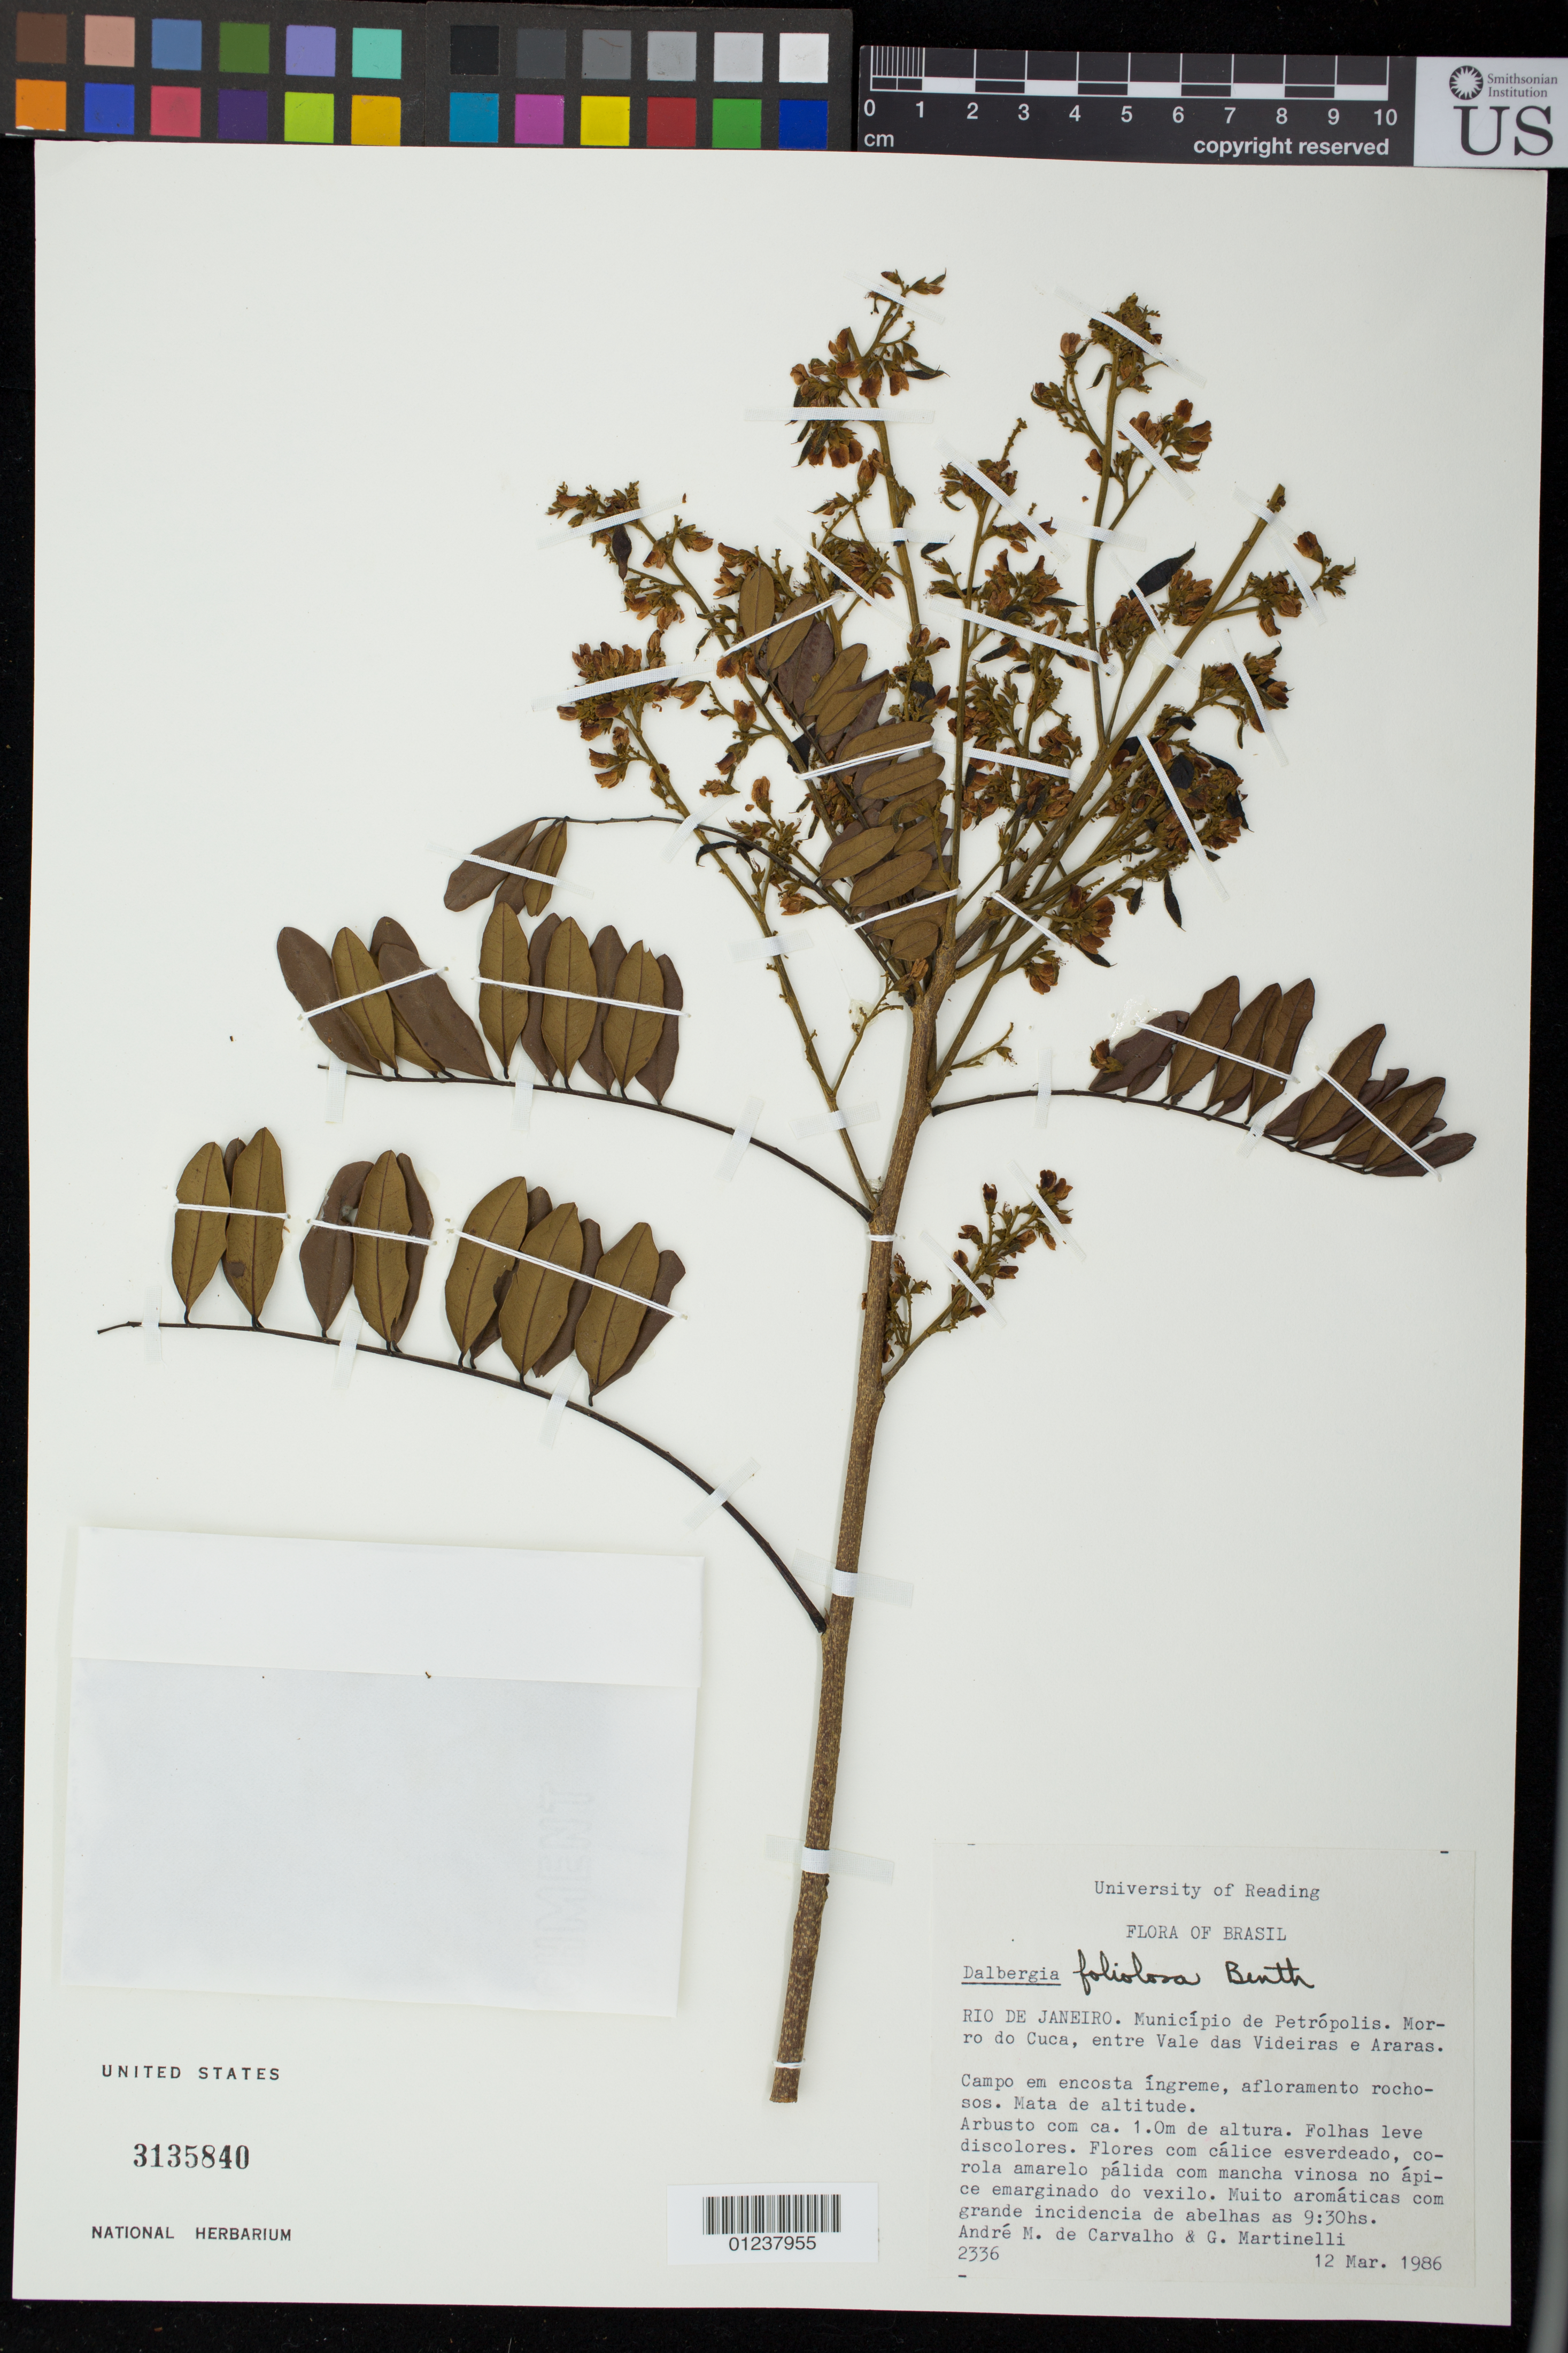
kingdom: Plantae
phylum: Tracheophyta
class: Magnoliopsida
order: Fabales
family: Fabaceae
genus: Dalbergia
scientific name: Dalbergia foliosa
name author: (Benth.) A.M. Carvalho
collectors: A. M. Carvalho & G. Martinelli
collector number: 2336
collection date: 1986-03-12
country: Brazil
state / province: Rio de Janeiro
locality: Município de Petrópolis. Morro do Cuca, entre Vale das Videiras e Araras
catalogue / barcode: US 3135840